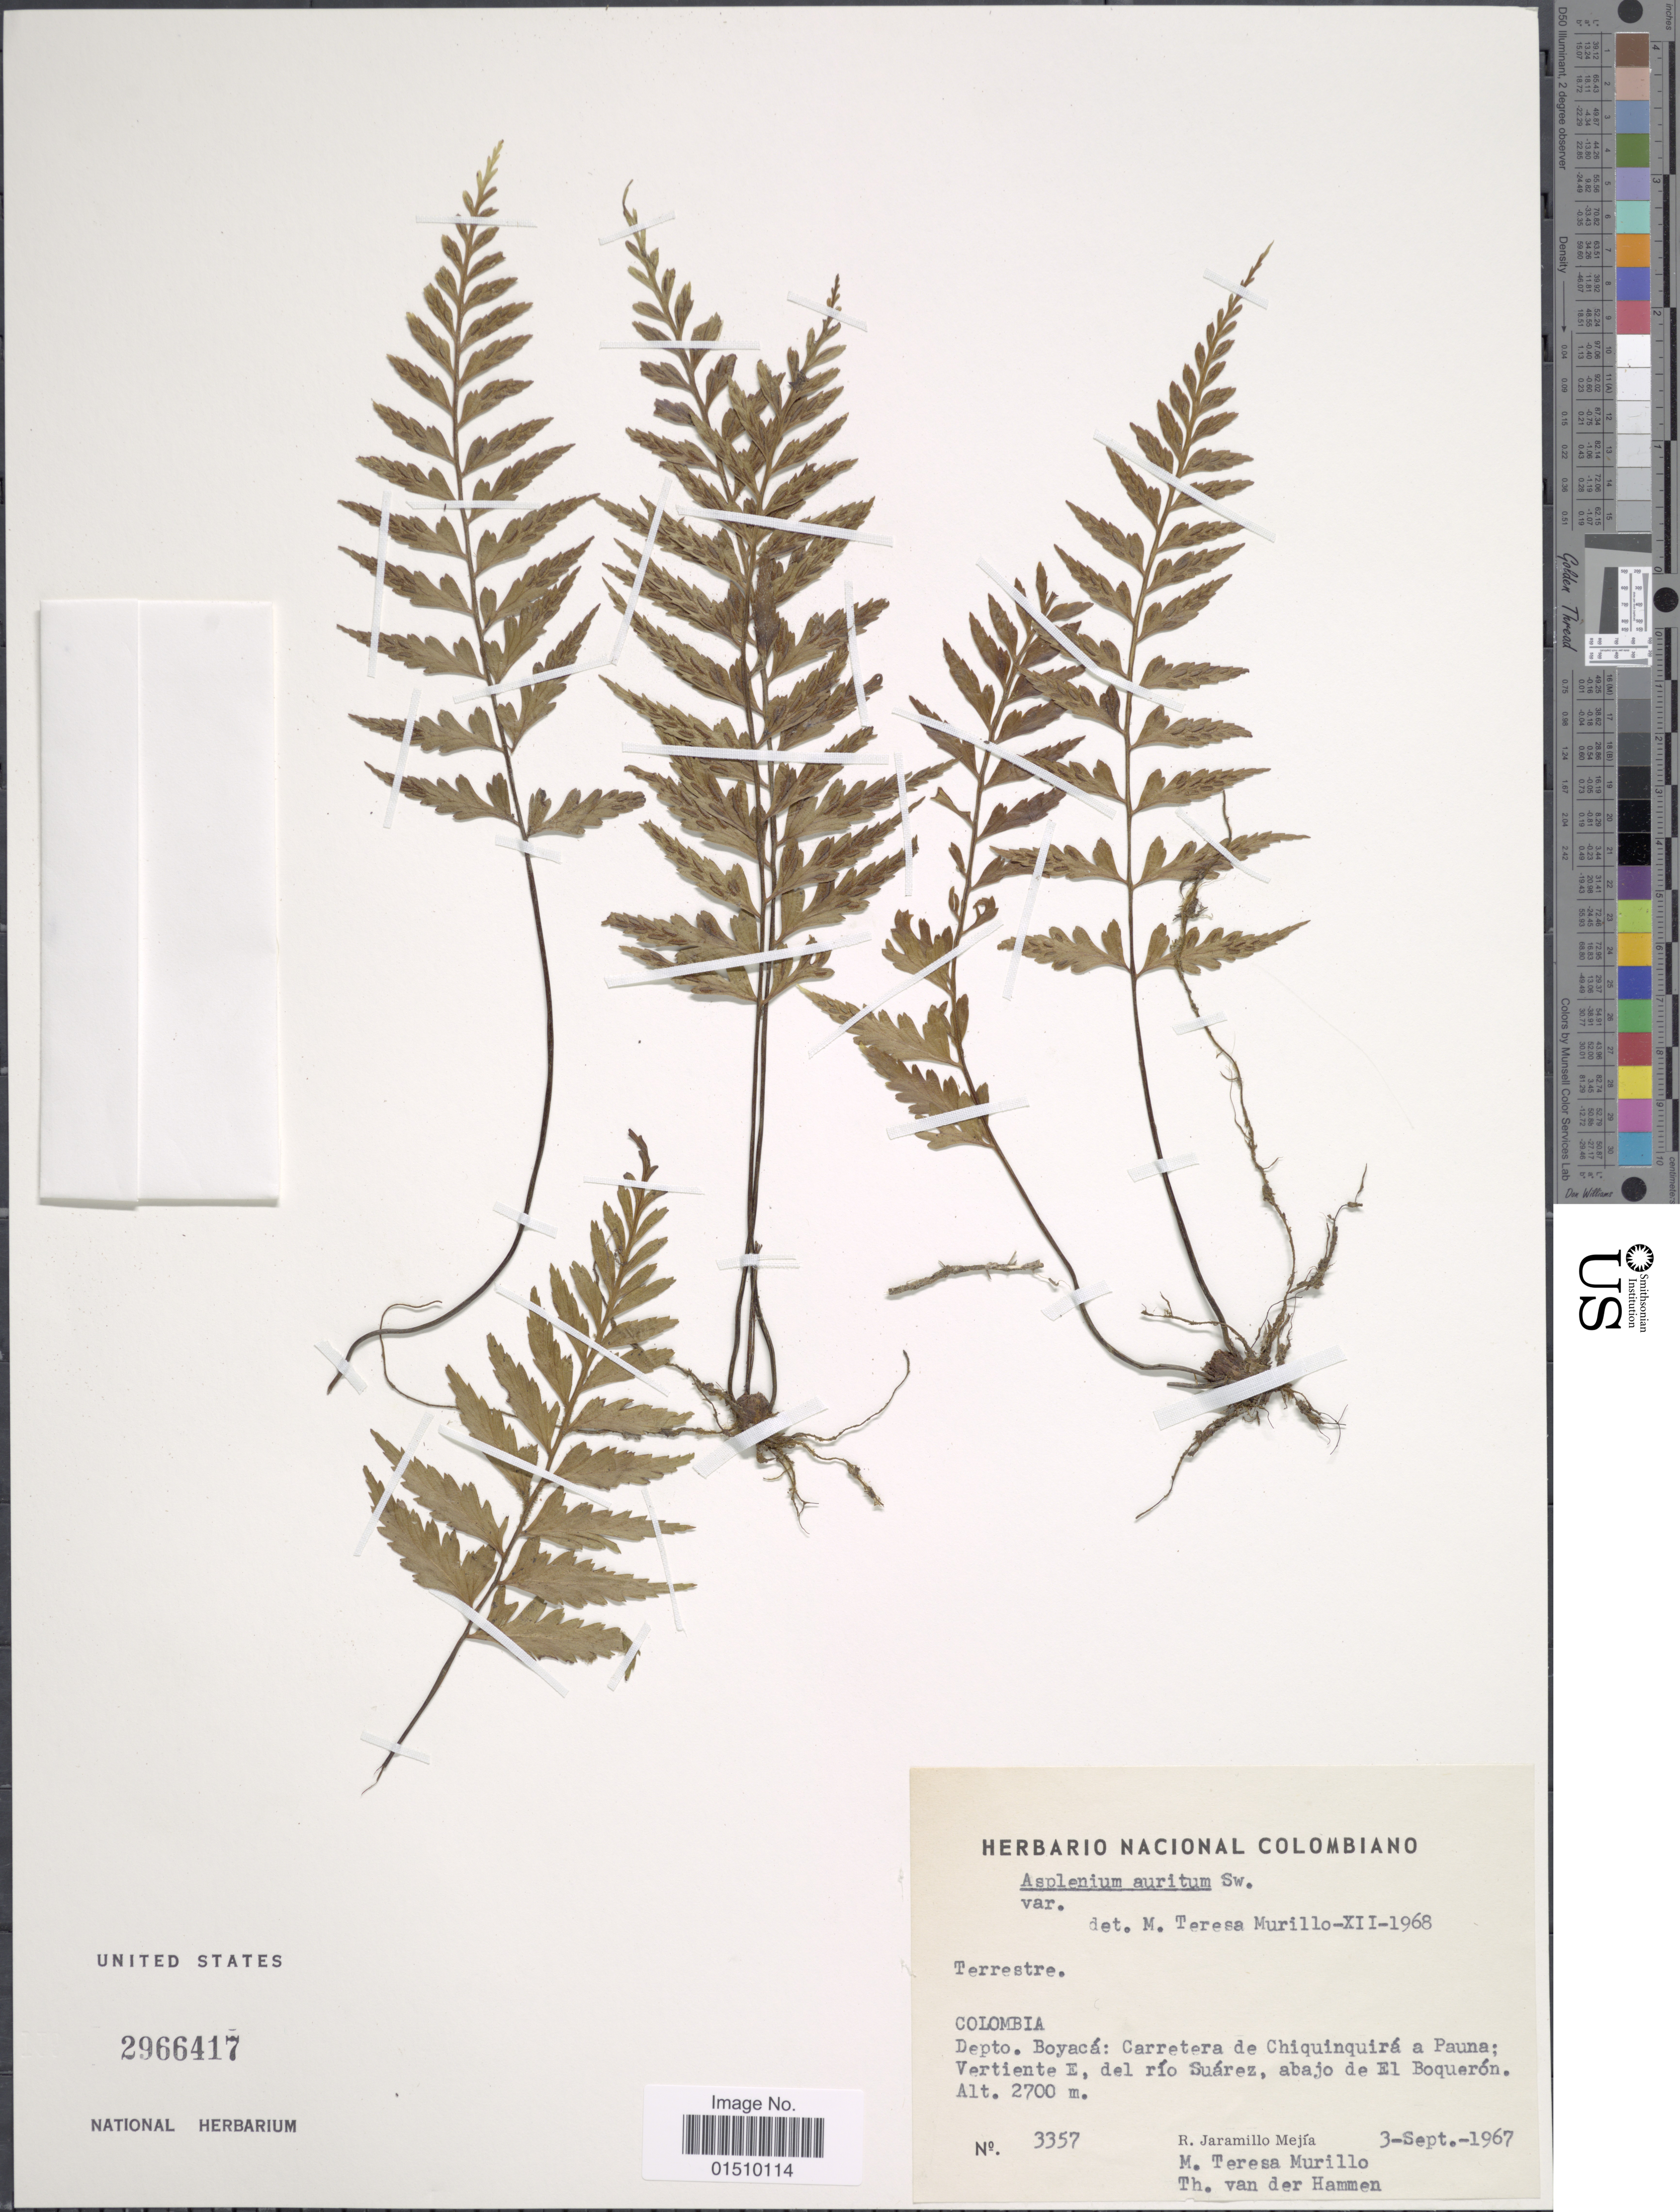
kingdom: Plantae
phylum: Tracheophyta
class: Polypodiopsida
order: Polypodiales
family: Aspleniaceae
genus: Asplenium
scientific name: Asplenium auritum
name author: Sw.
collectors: R. Jaramillo M., M. Murillo & T. Hammen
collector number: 3357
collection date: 1967-09-03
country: Colombia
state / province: Boyacá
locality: Colombiano, Depto. Boyaca: Carretera de Chiquinquira a Pauna; Vertiente E. del rio Suarez, abajo de El Boqueron.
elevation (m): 2700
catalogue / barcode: US 2966417